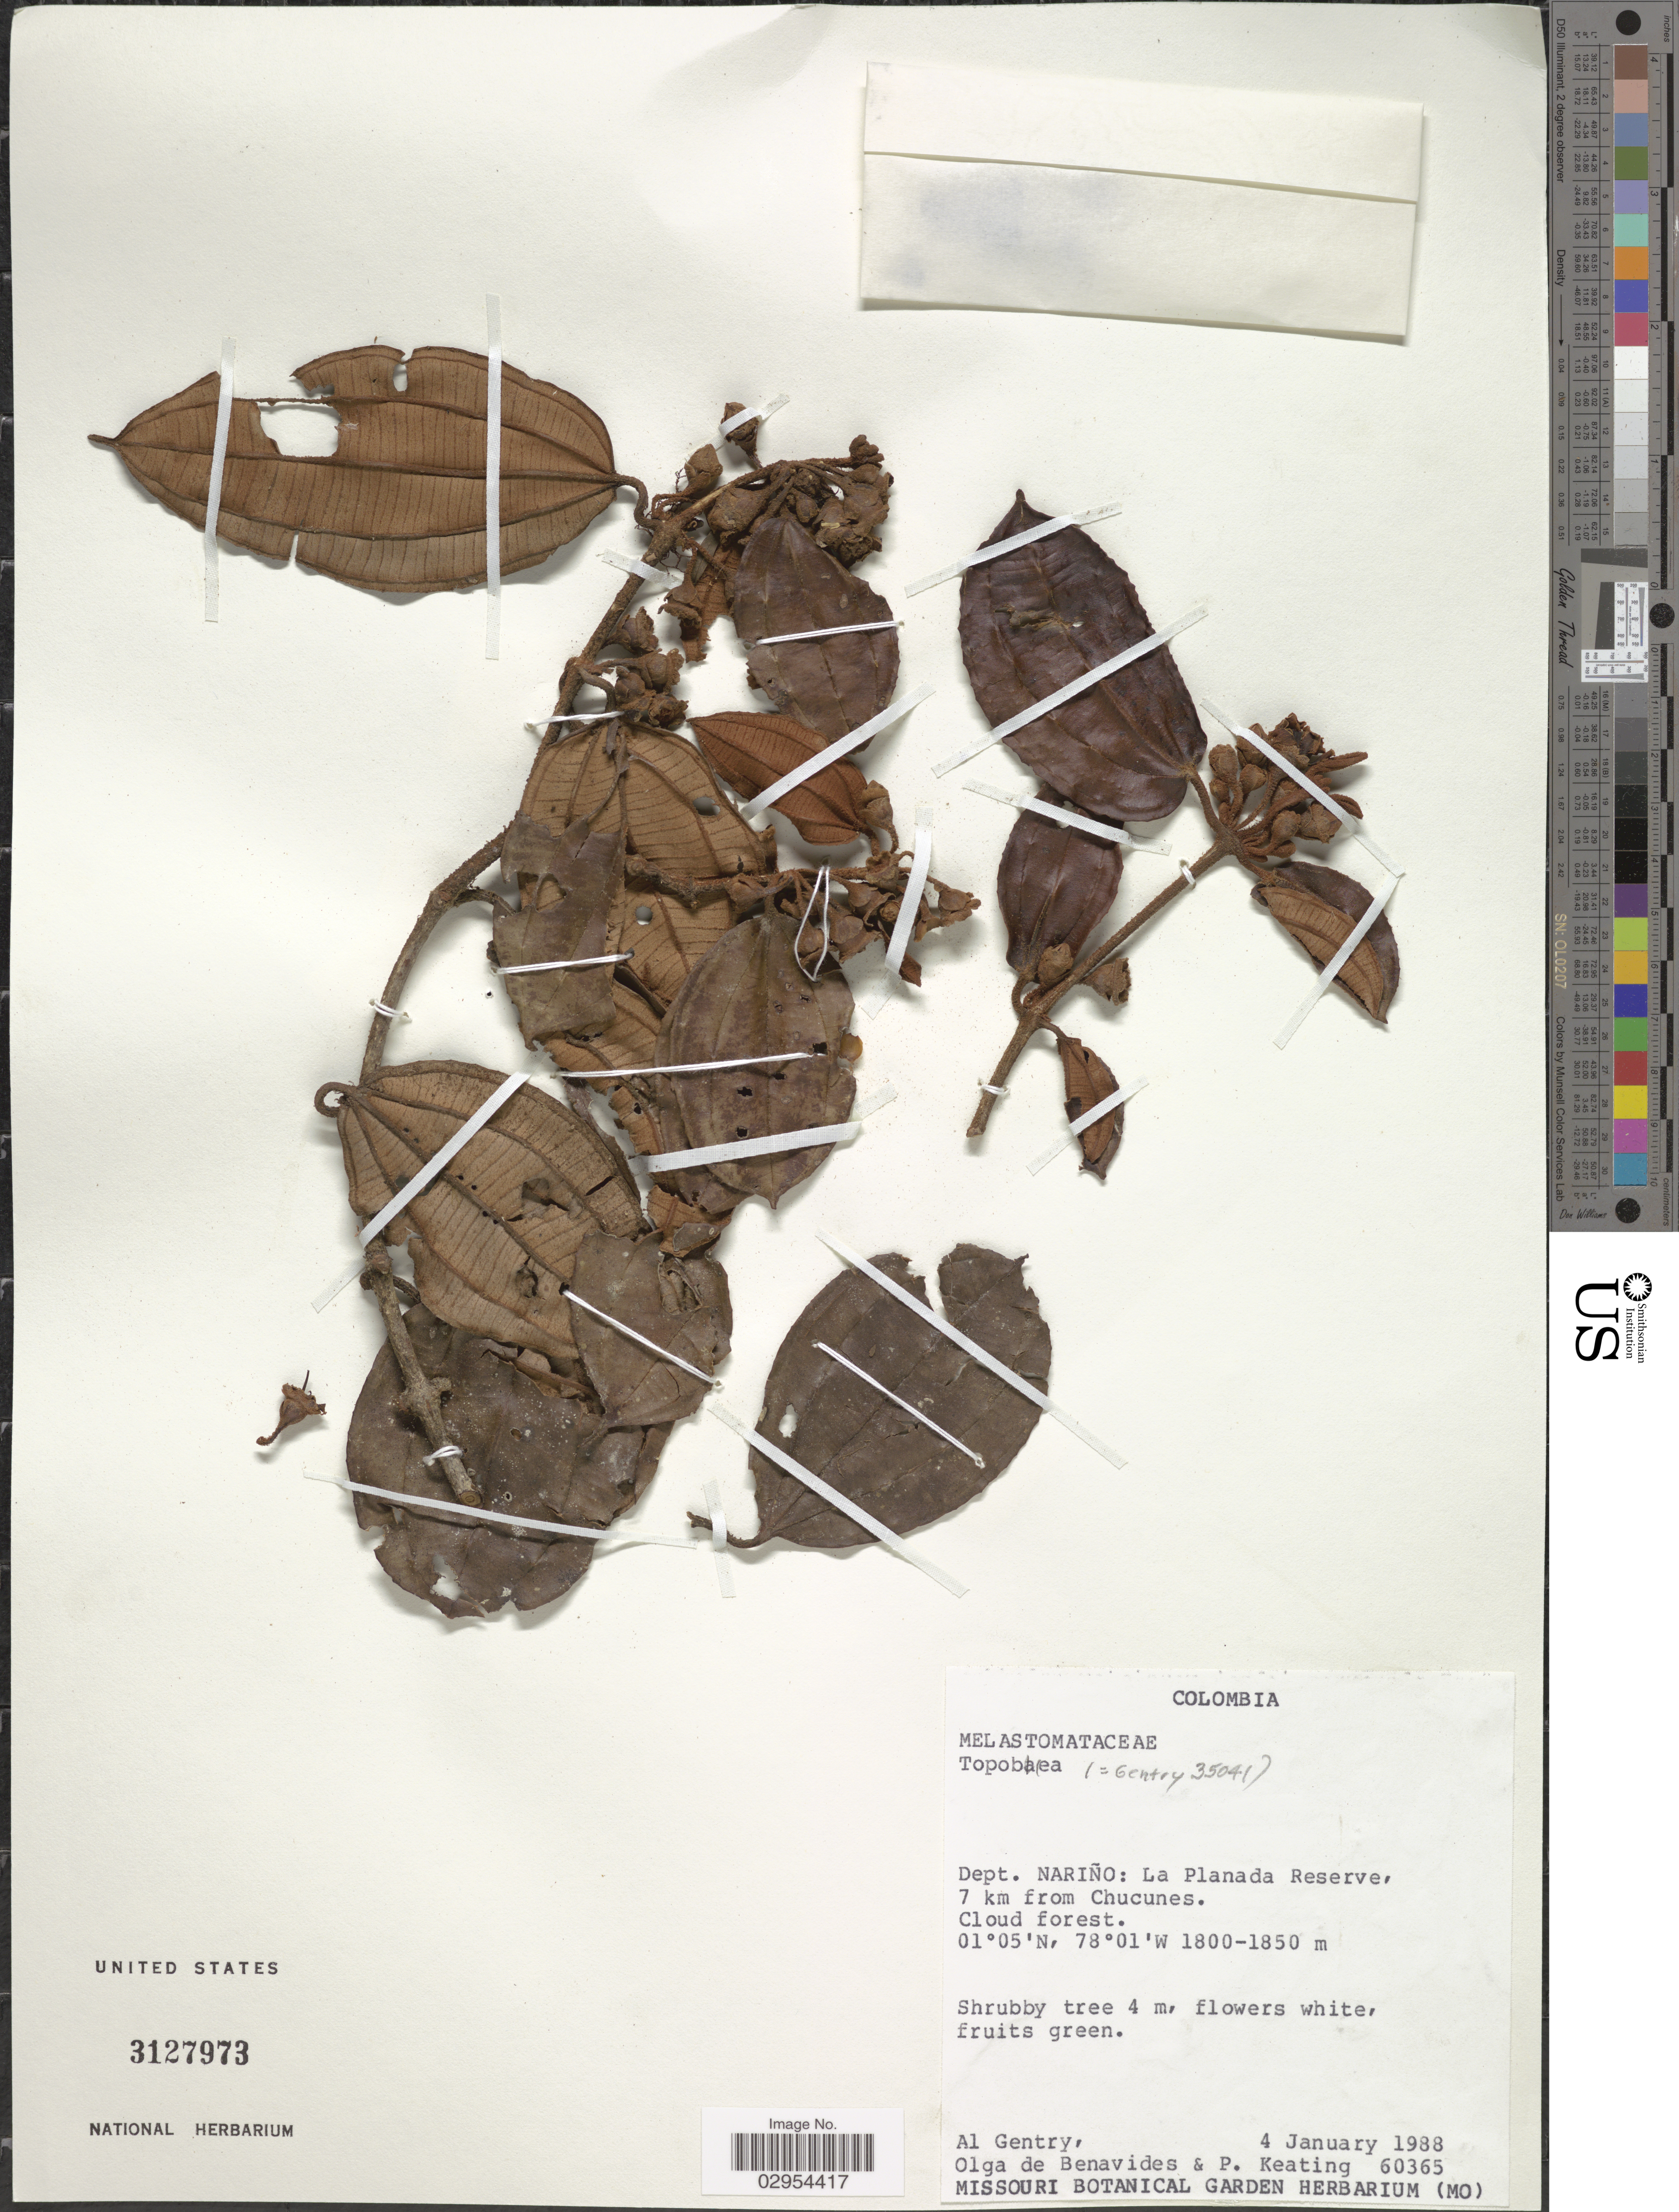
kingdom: Plantae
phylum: Tracheophyta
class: Magnoliopsida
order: Myrtales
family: Melastomataceae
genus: Topobea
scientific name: Topobea sp.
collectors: A. H. Gentry, Olga S. de Benavides & P. Keating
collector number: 60365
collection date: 1988-01-04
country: Colombia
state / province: Nariño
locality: Dept. Nariño: La Planada Reserve, 7 km from Chucunes.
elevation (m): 1800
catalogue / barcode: US 3127973